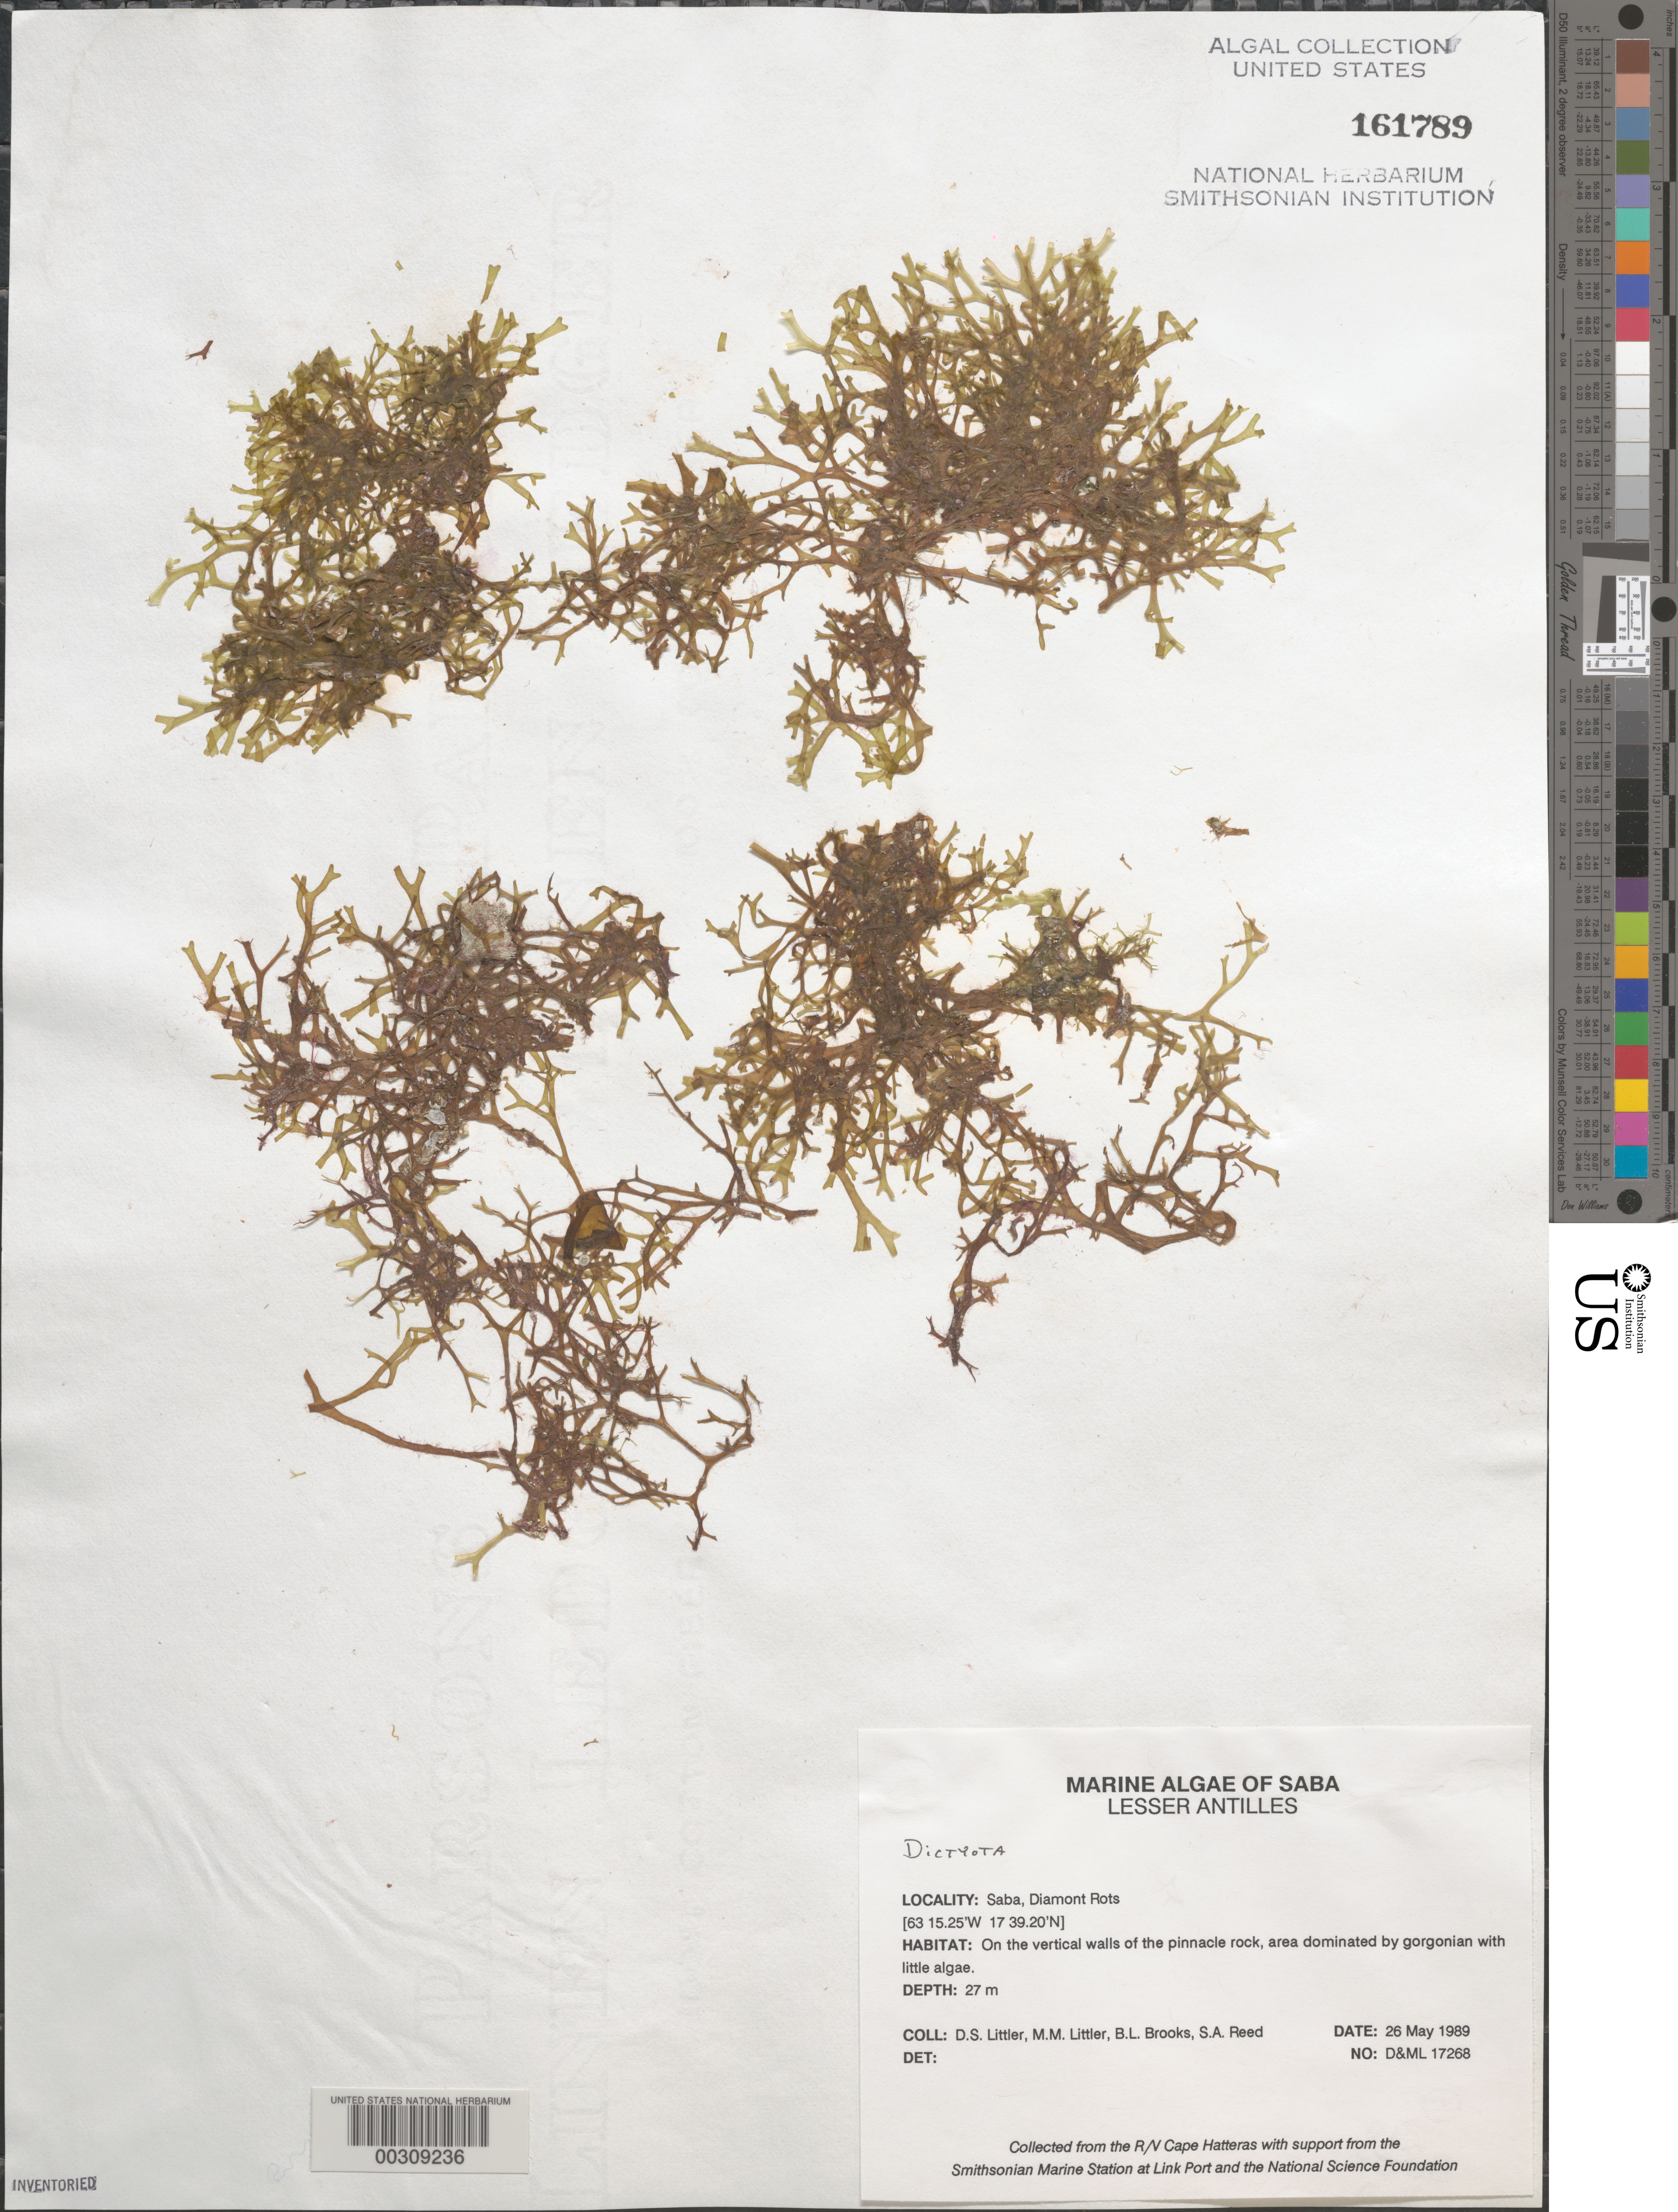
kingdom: Chromista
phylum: Ochrophyta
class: Phaeophyceae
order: Dictyotales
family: Dictyotaceae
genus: Dictyota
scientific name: Dictyota sp.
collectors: D. S. Littler, M. M. Littler, B. Brooks & S. Reed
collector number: D&ML 17268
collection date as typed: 26 May 1989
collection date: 1989-05-26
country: Netherlands Antilles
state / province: ABC Islands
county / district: Saba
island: Saba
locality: Diamond Rock (Diamont Rots)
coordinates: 17 39.20' N, 63 15.25' W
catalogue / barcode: US 161789